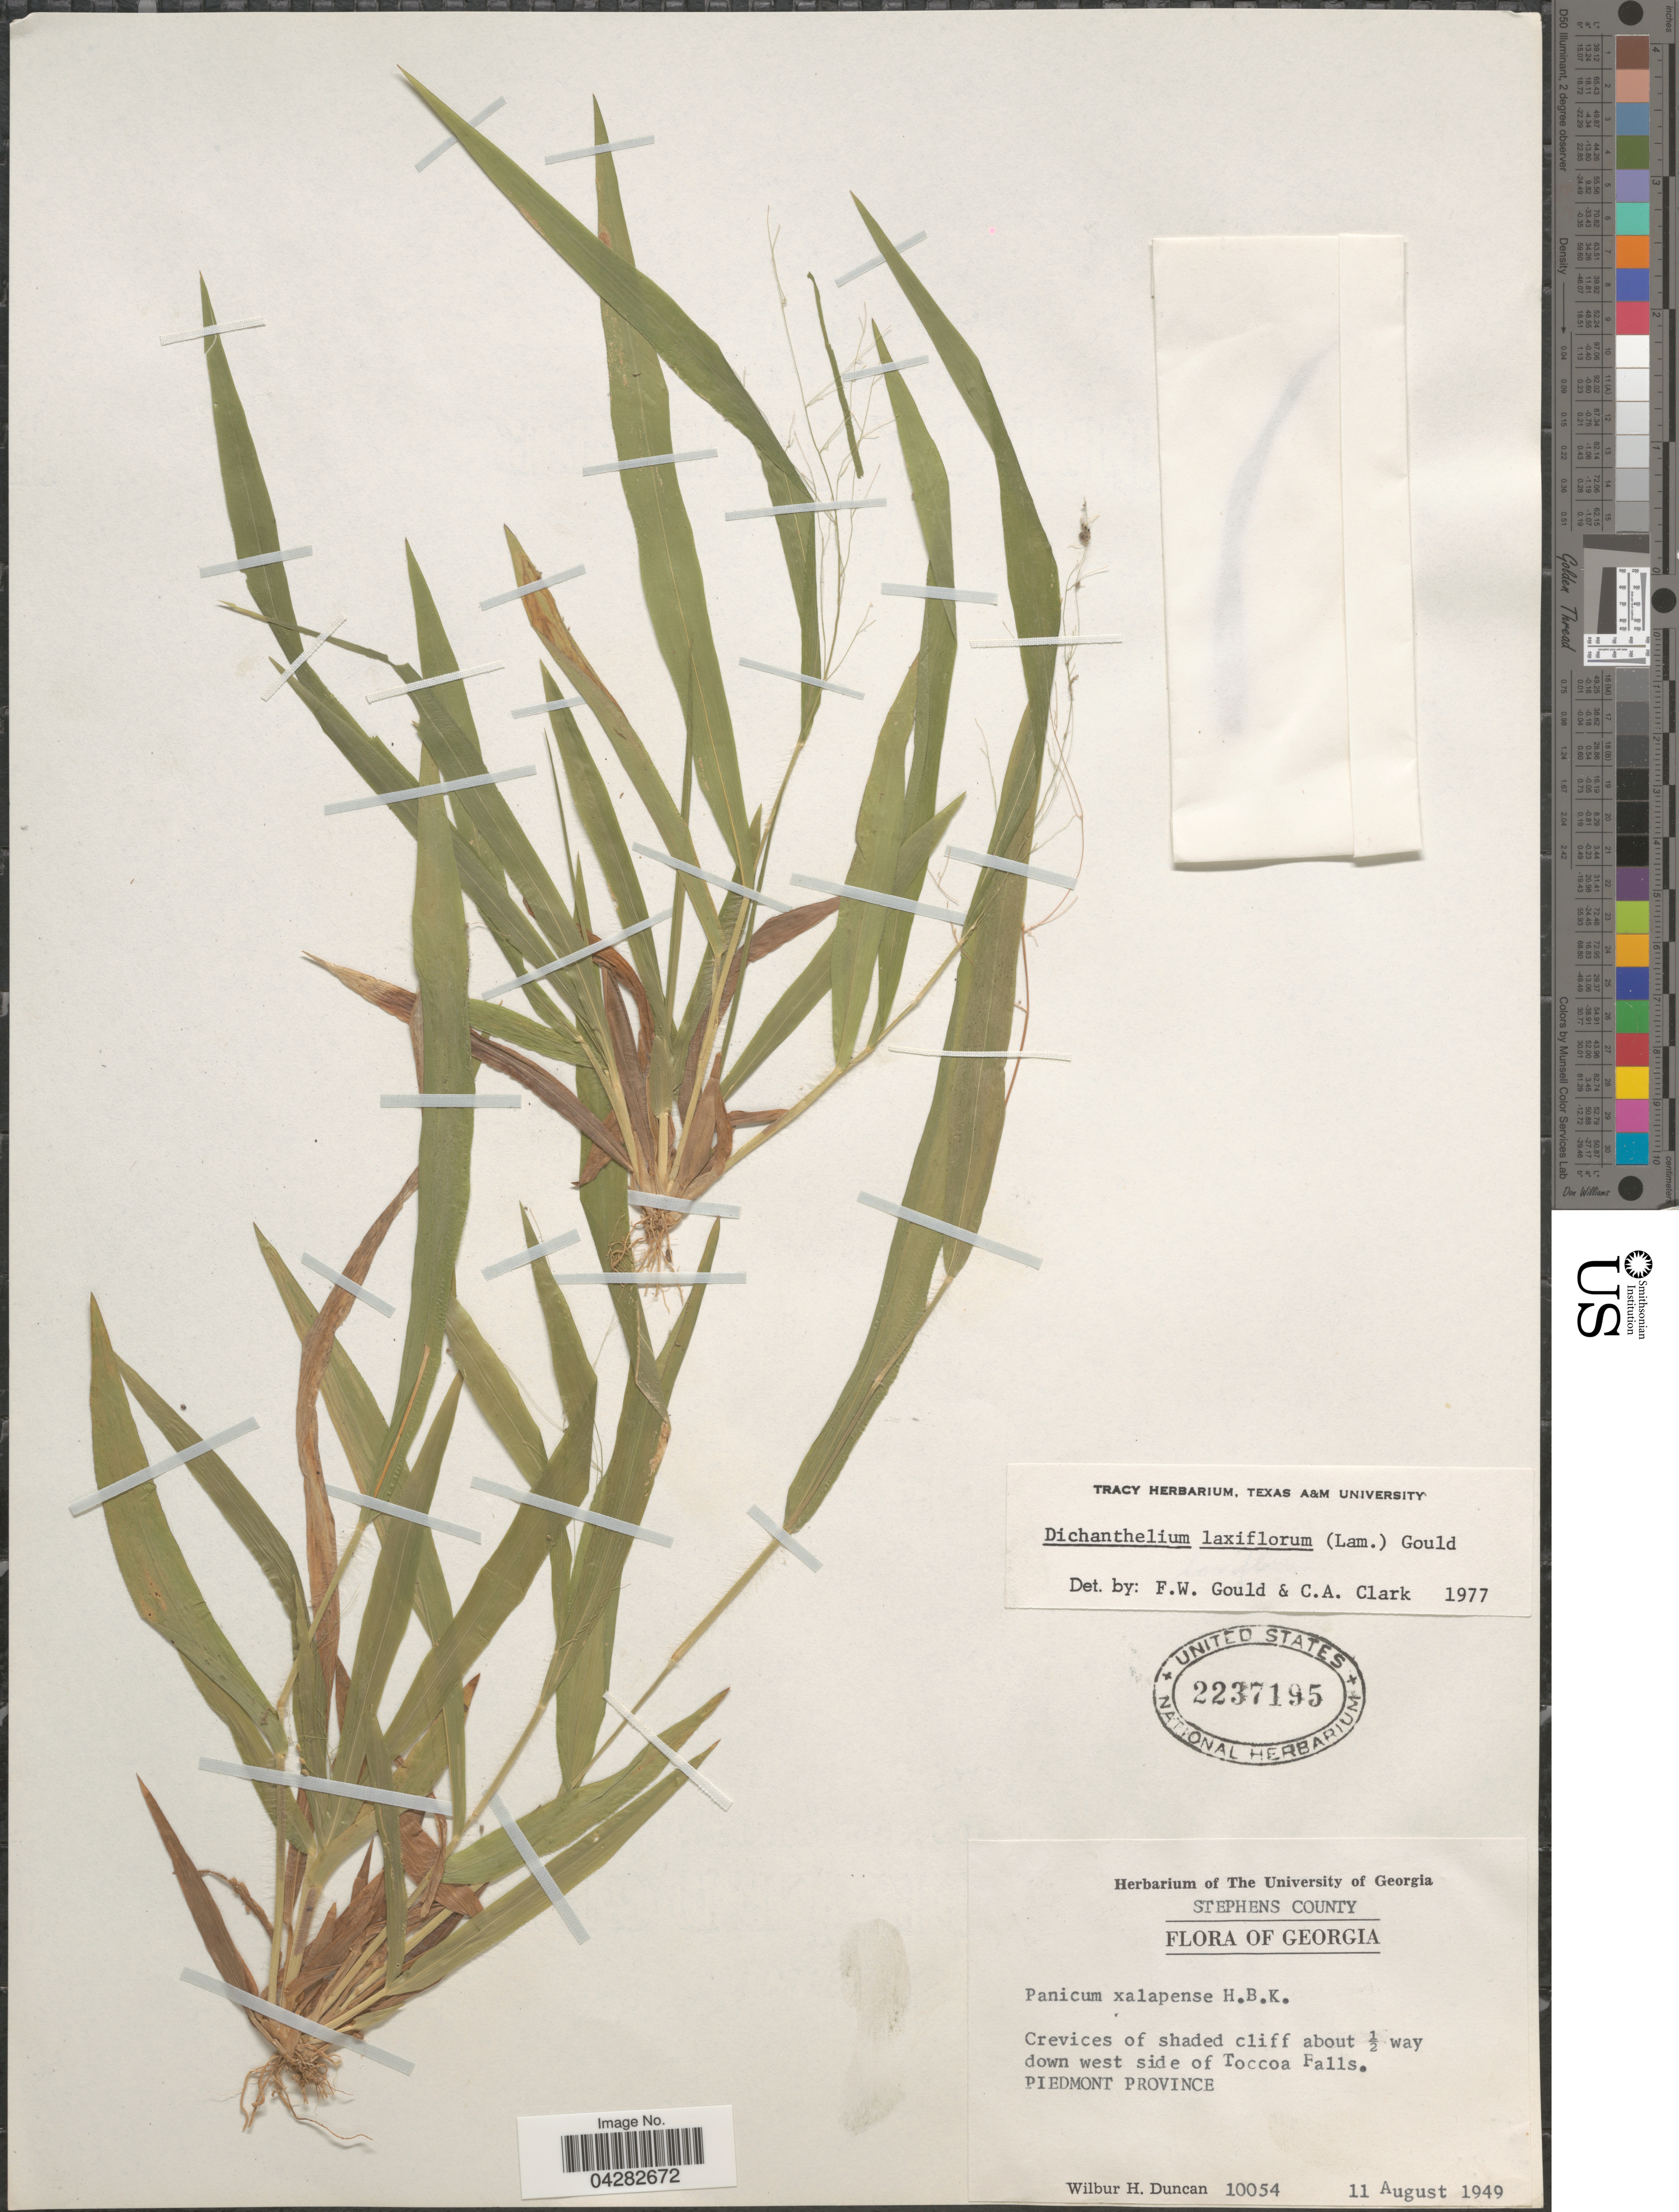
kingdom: Plantae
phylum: Tracheophyta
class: Liliopsida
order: Poales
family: Poaceae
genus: Dichanthelium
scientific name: Dichanthelium laxiflorum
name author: (Lam.) Gould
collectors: W. H. Duncan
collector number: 10054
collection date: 1949-08-11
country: United States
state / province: Georgia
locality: Stephens County. About ½ way down west side of Toccoa Falls. Piedmont Province.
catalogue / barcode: US 2237195